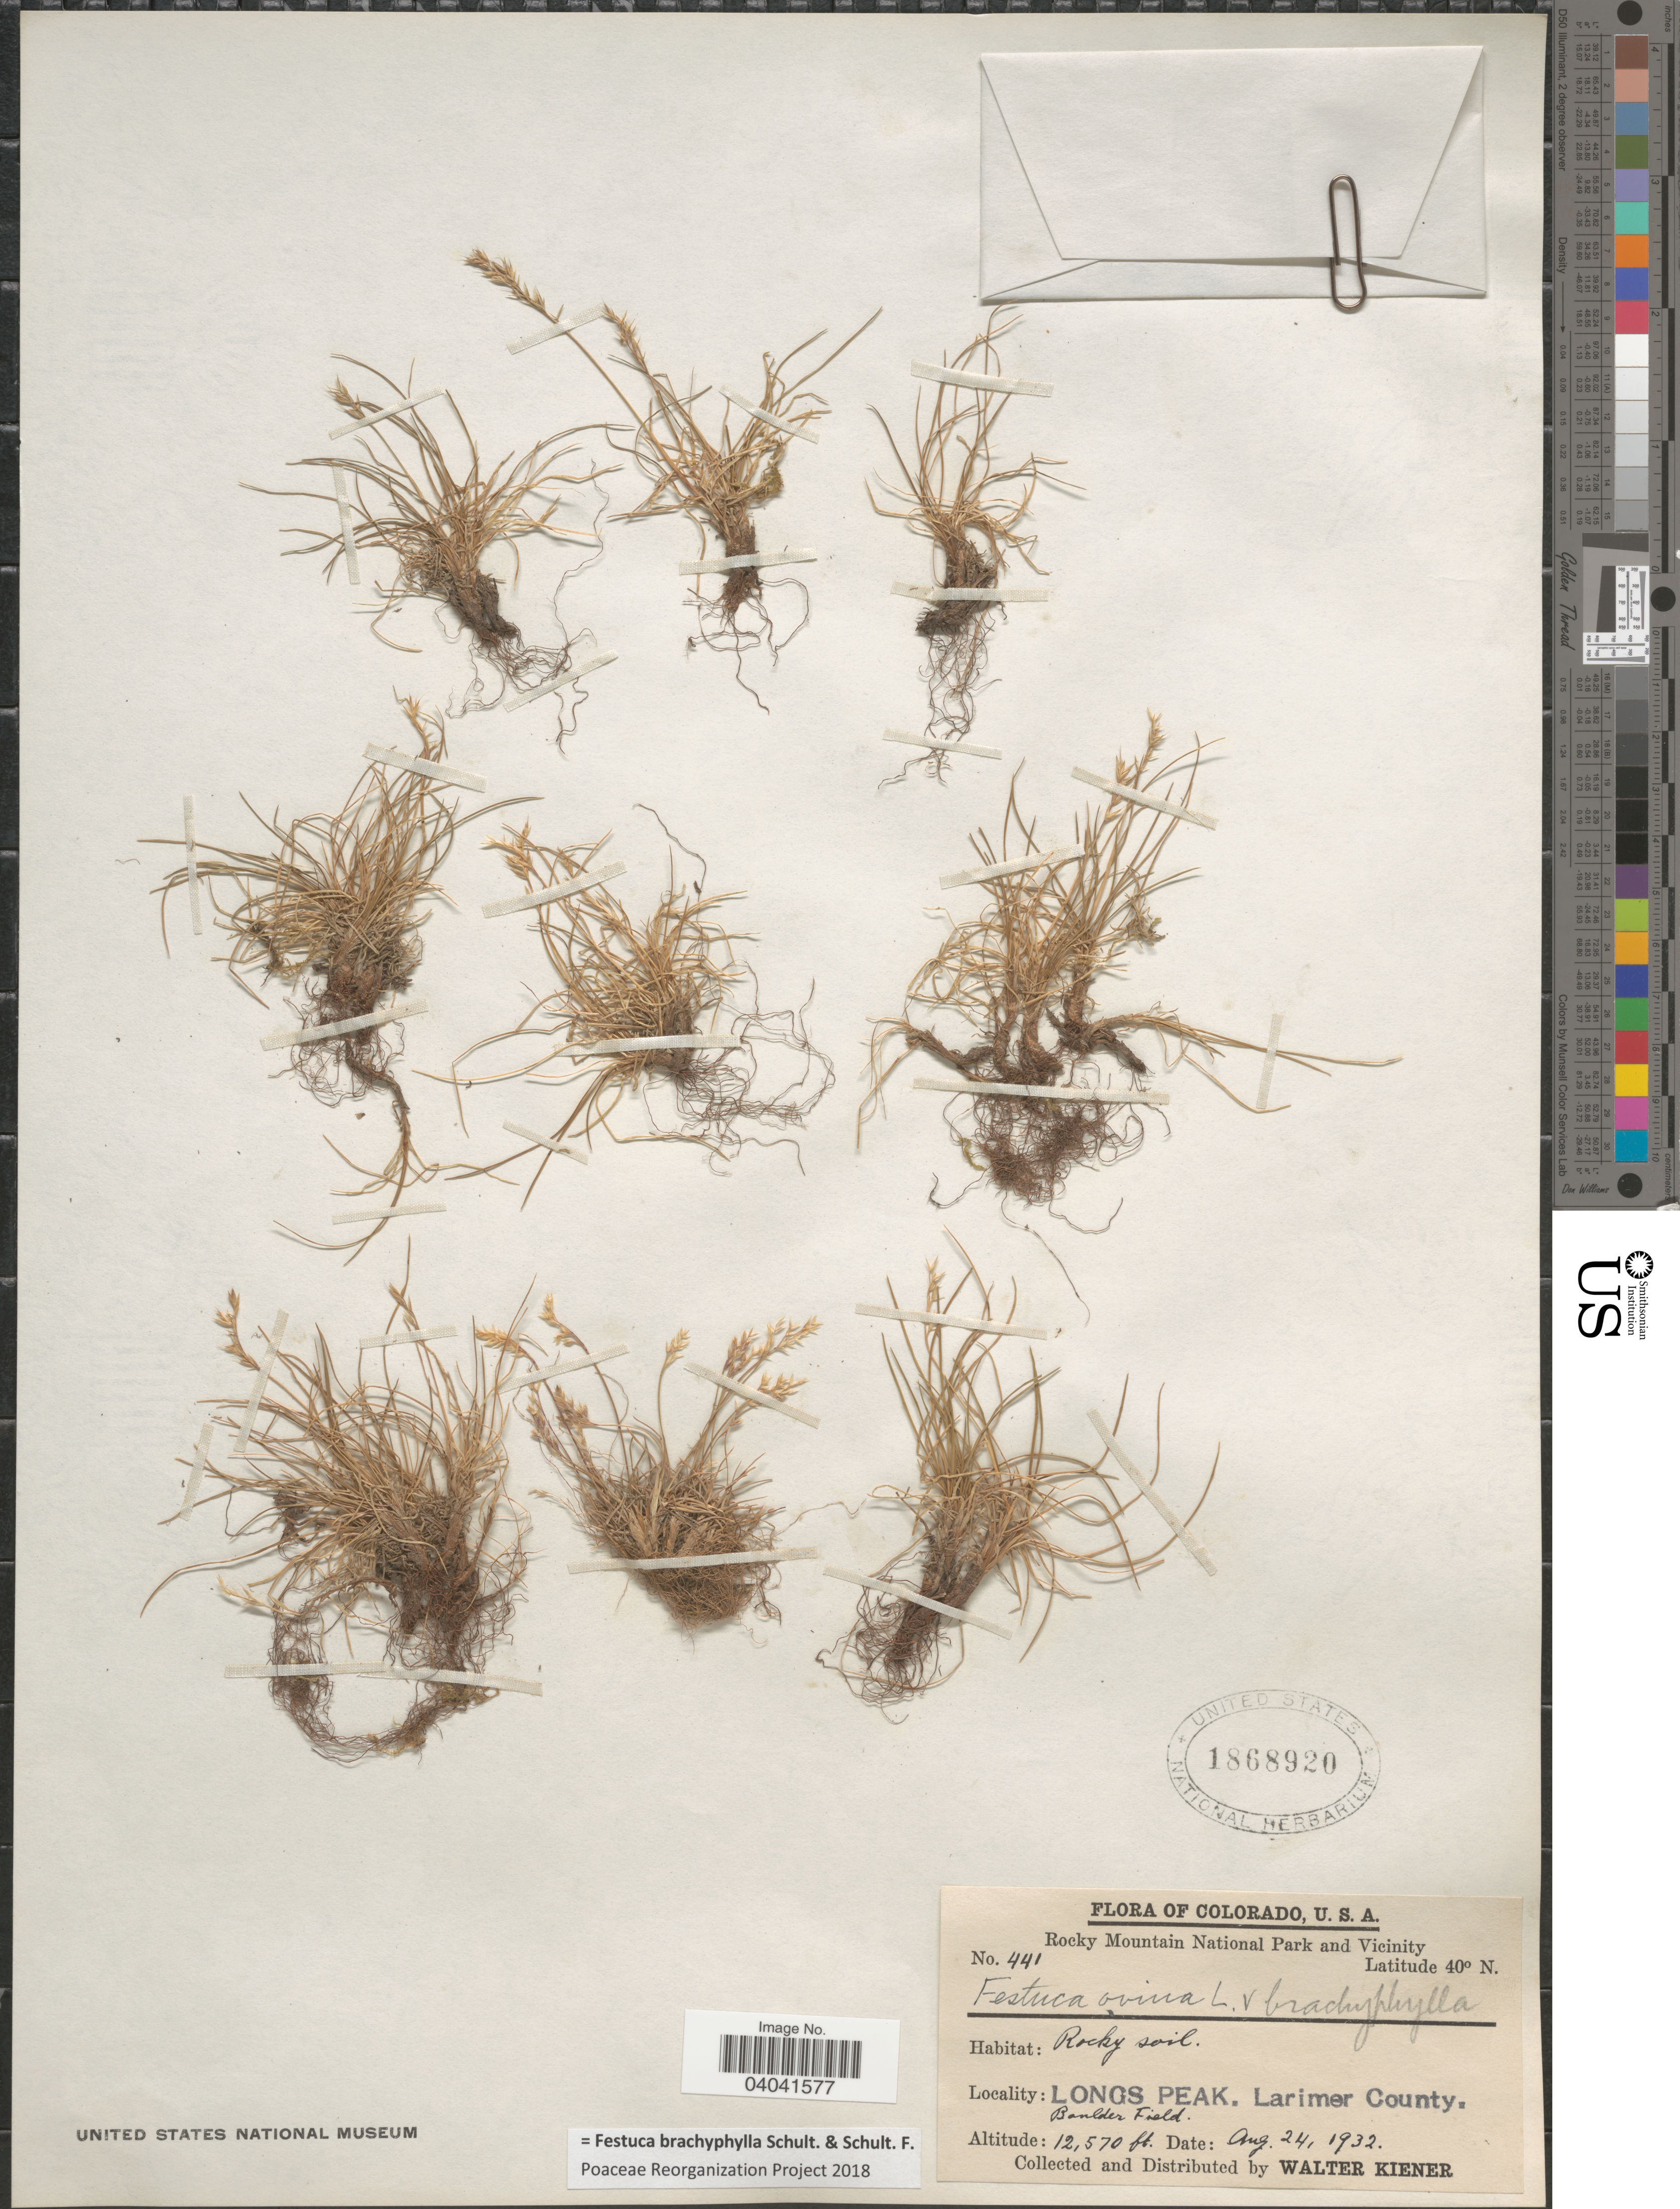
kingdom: Plantae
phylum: Tracheophyta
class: Liliopsida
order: Poales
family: Poaceae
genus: Festuca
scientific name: Festuca brachyphylla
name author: Schult. & Schult. f.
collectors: W. Kiener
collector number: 441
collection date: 1932-08-24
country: United States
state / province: Colorado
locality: Rocky Mountain National Park and vicinity. Longs Peak. Larimer County. Boulder Field.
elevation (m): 3831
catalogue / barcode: US 1868920